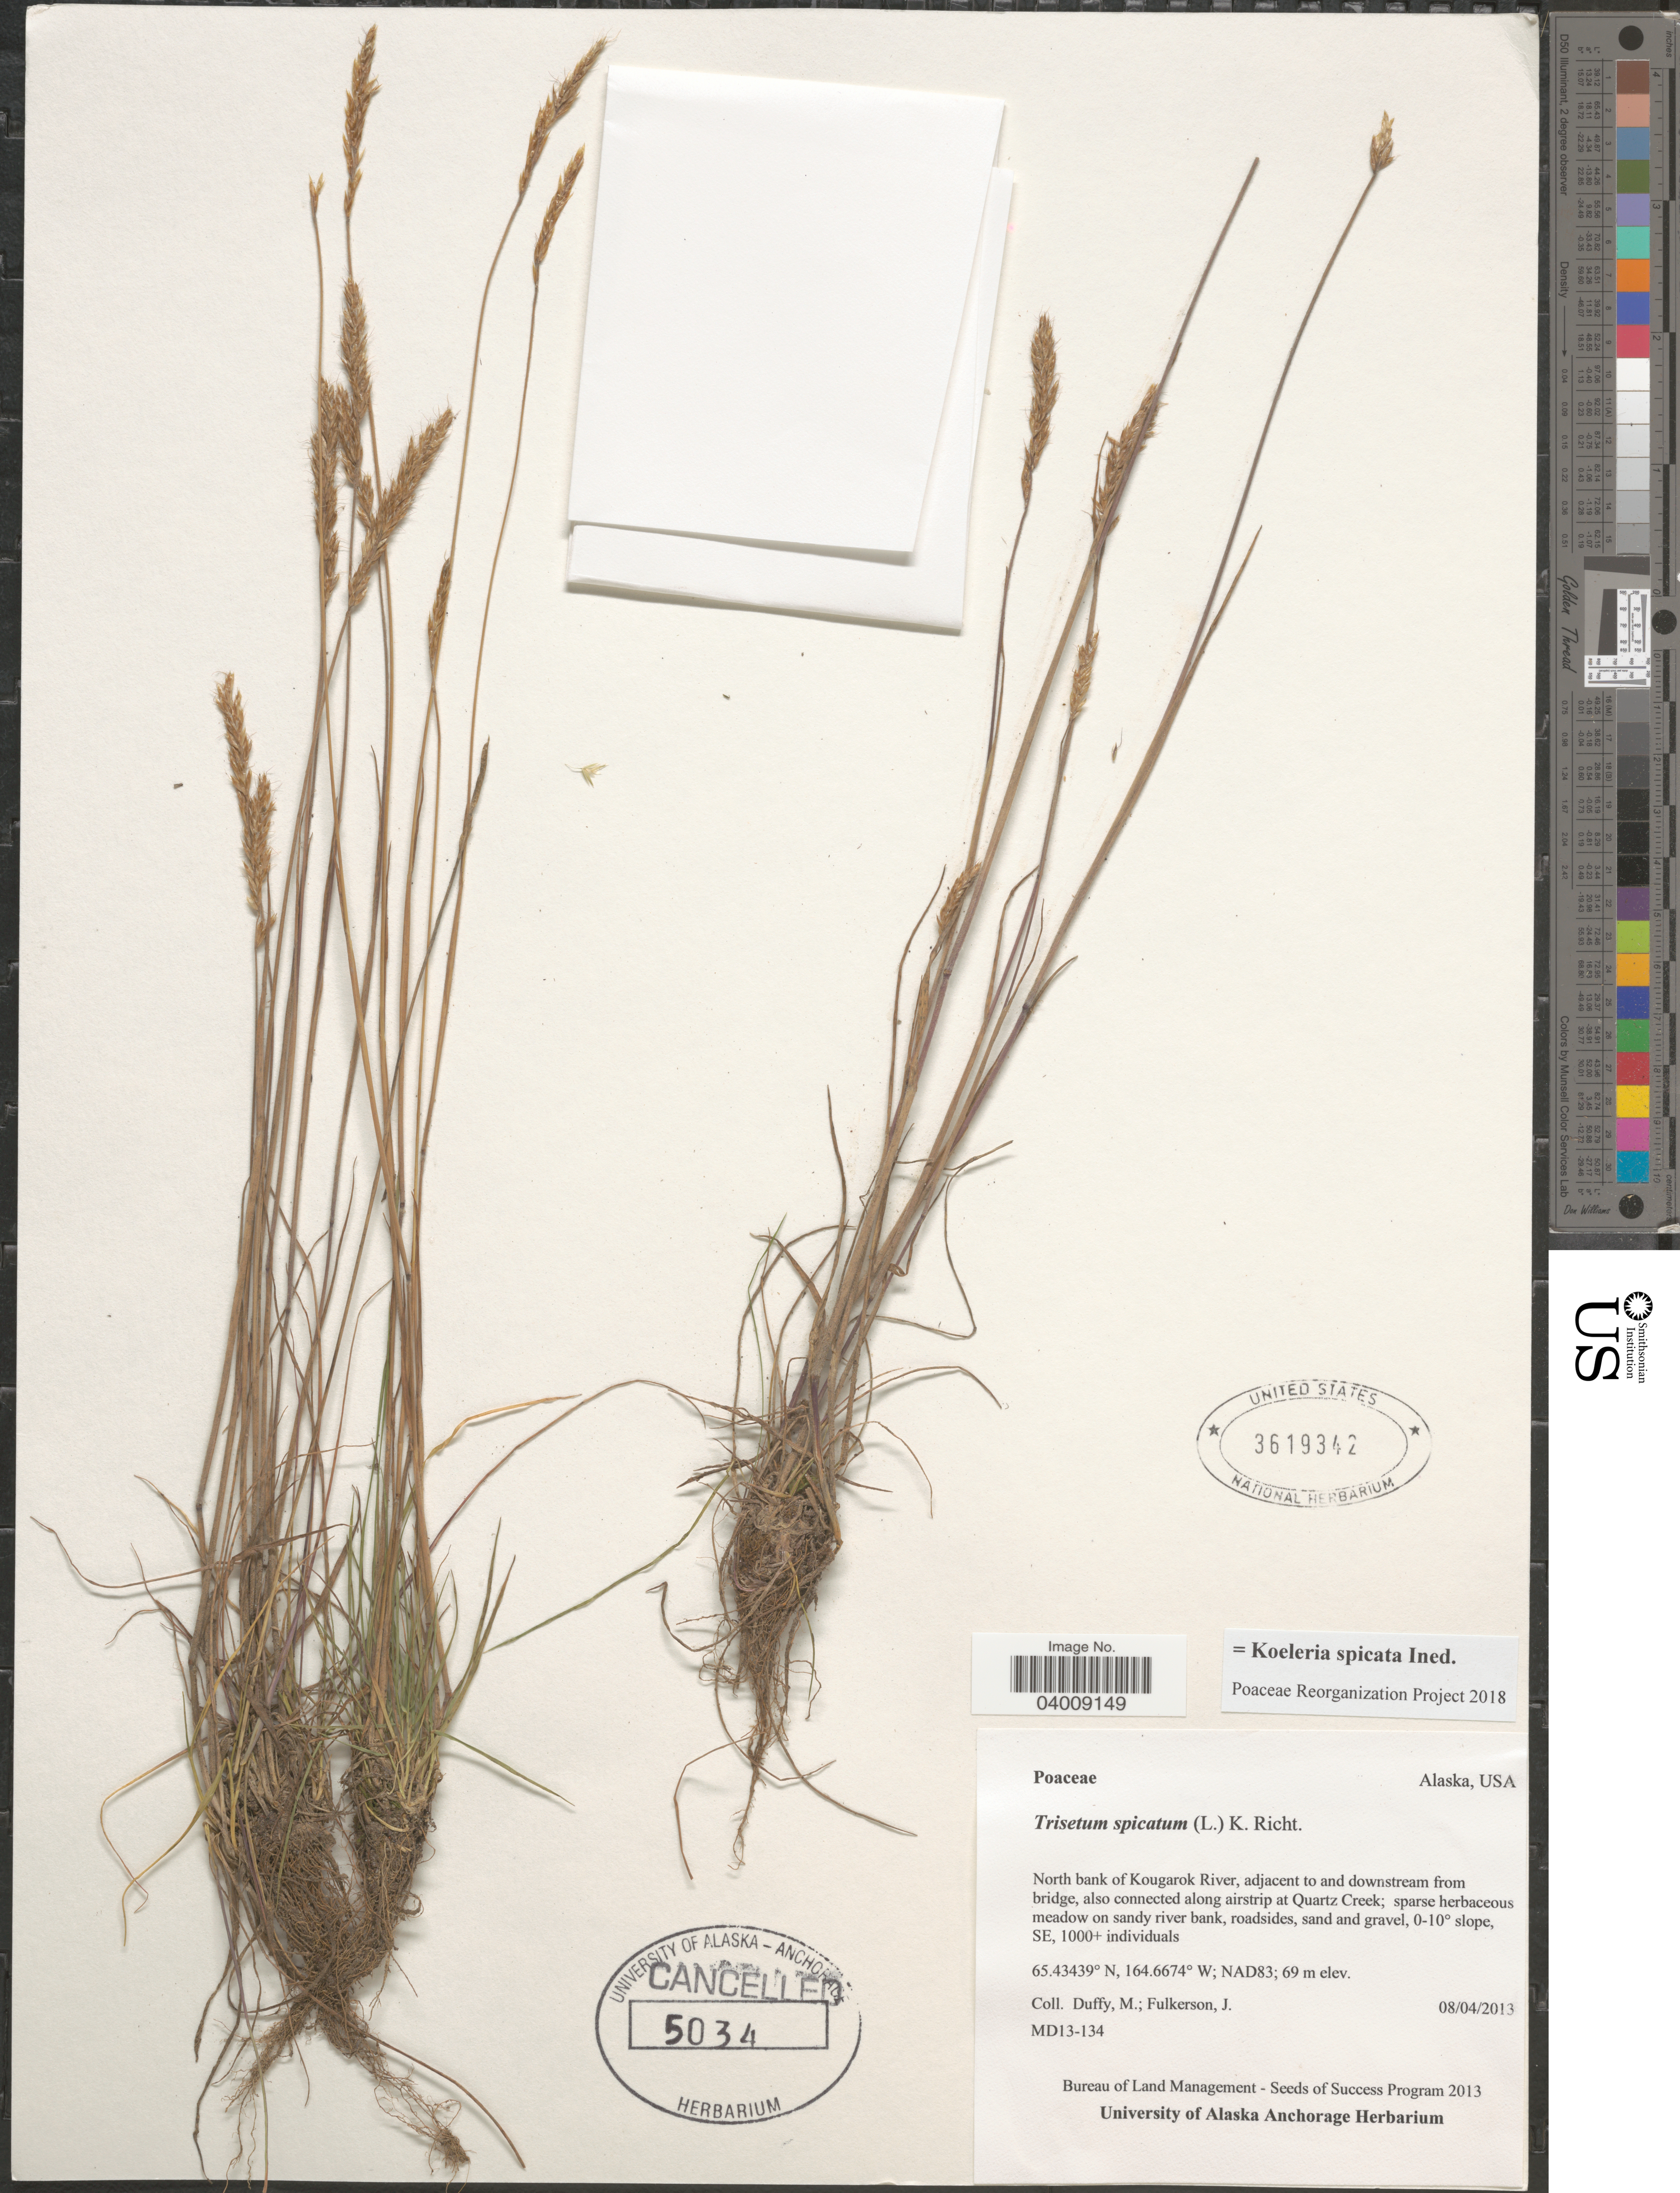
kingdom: Plantae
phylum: Tracheophyta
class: Liliopsida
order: Poales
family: Poaceae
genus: Koeleria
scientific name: Koeleria spicata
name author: (L.) Barberá et al.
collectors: M. Duffy & J. Fulkerson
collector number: MD13-134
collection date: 2013-08-04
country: United States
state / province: Alaska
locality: North bank of Kougarok River, adjacent to and downstream from bridge, also connected along airstrip at Quartz Creek, SE.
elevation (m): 69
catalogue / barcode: US 3619342